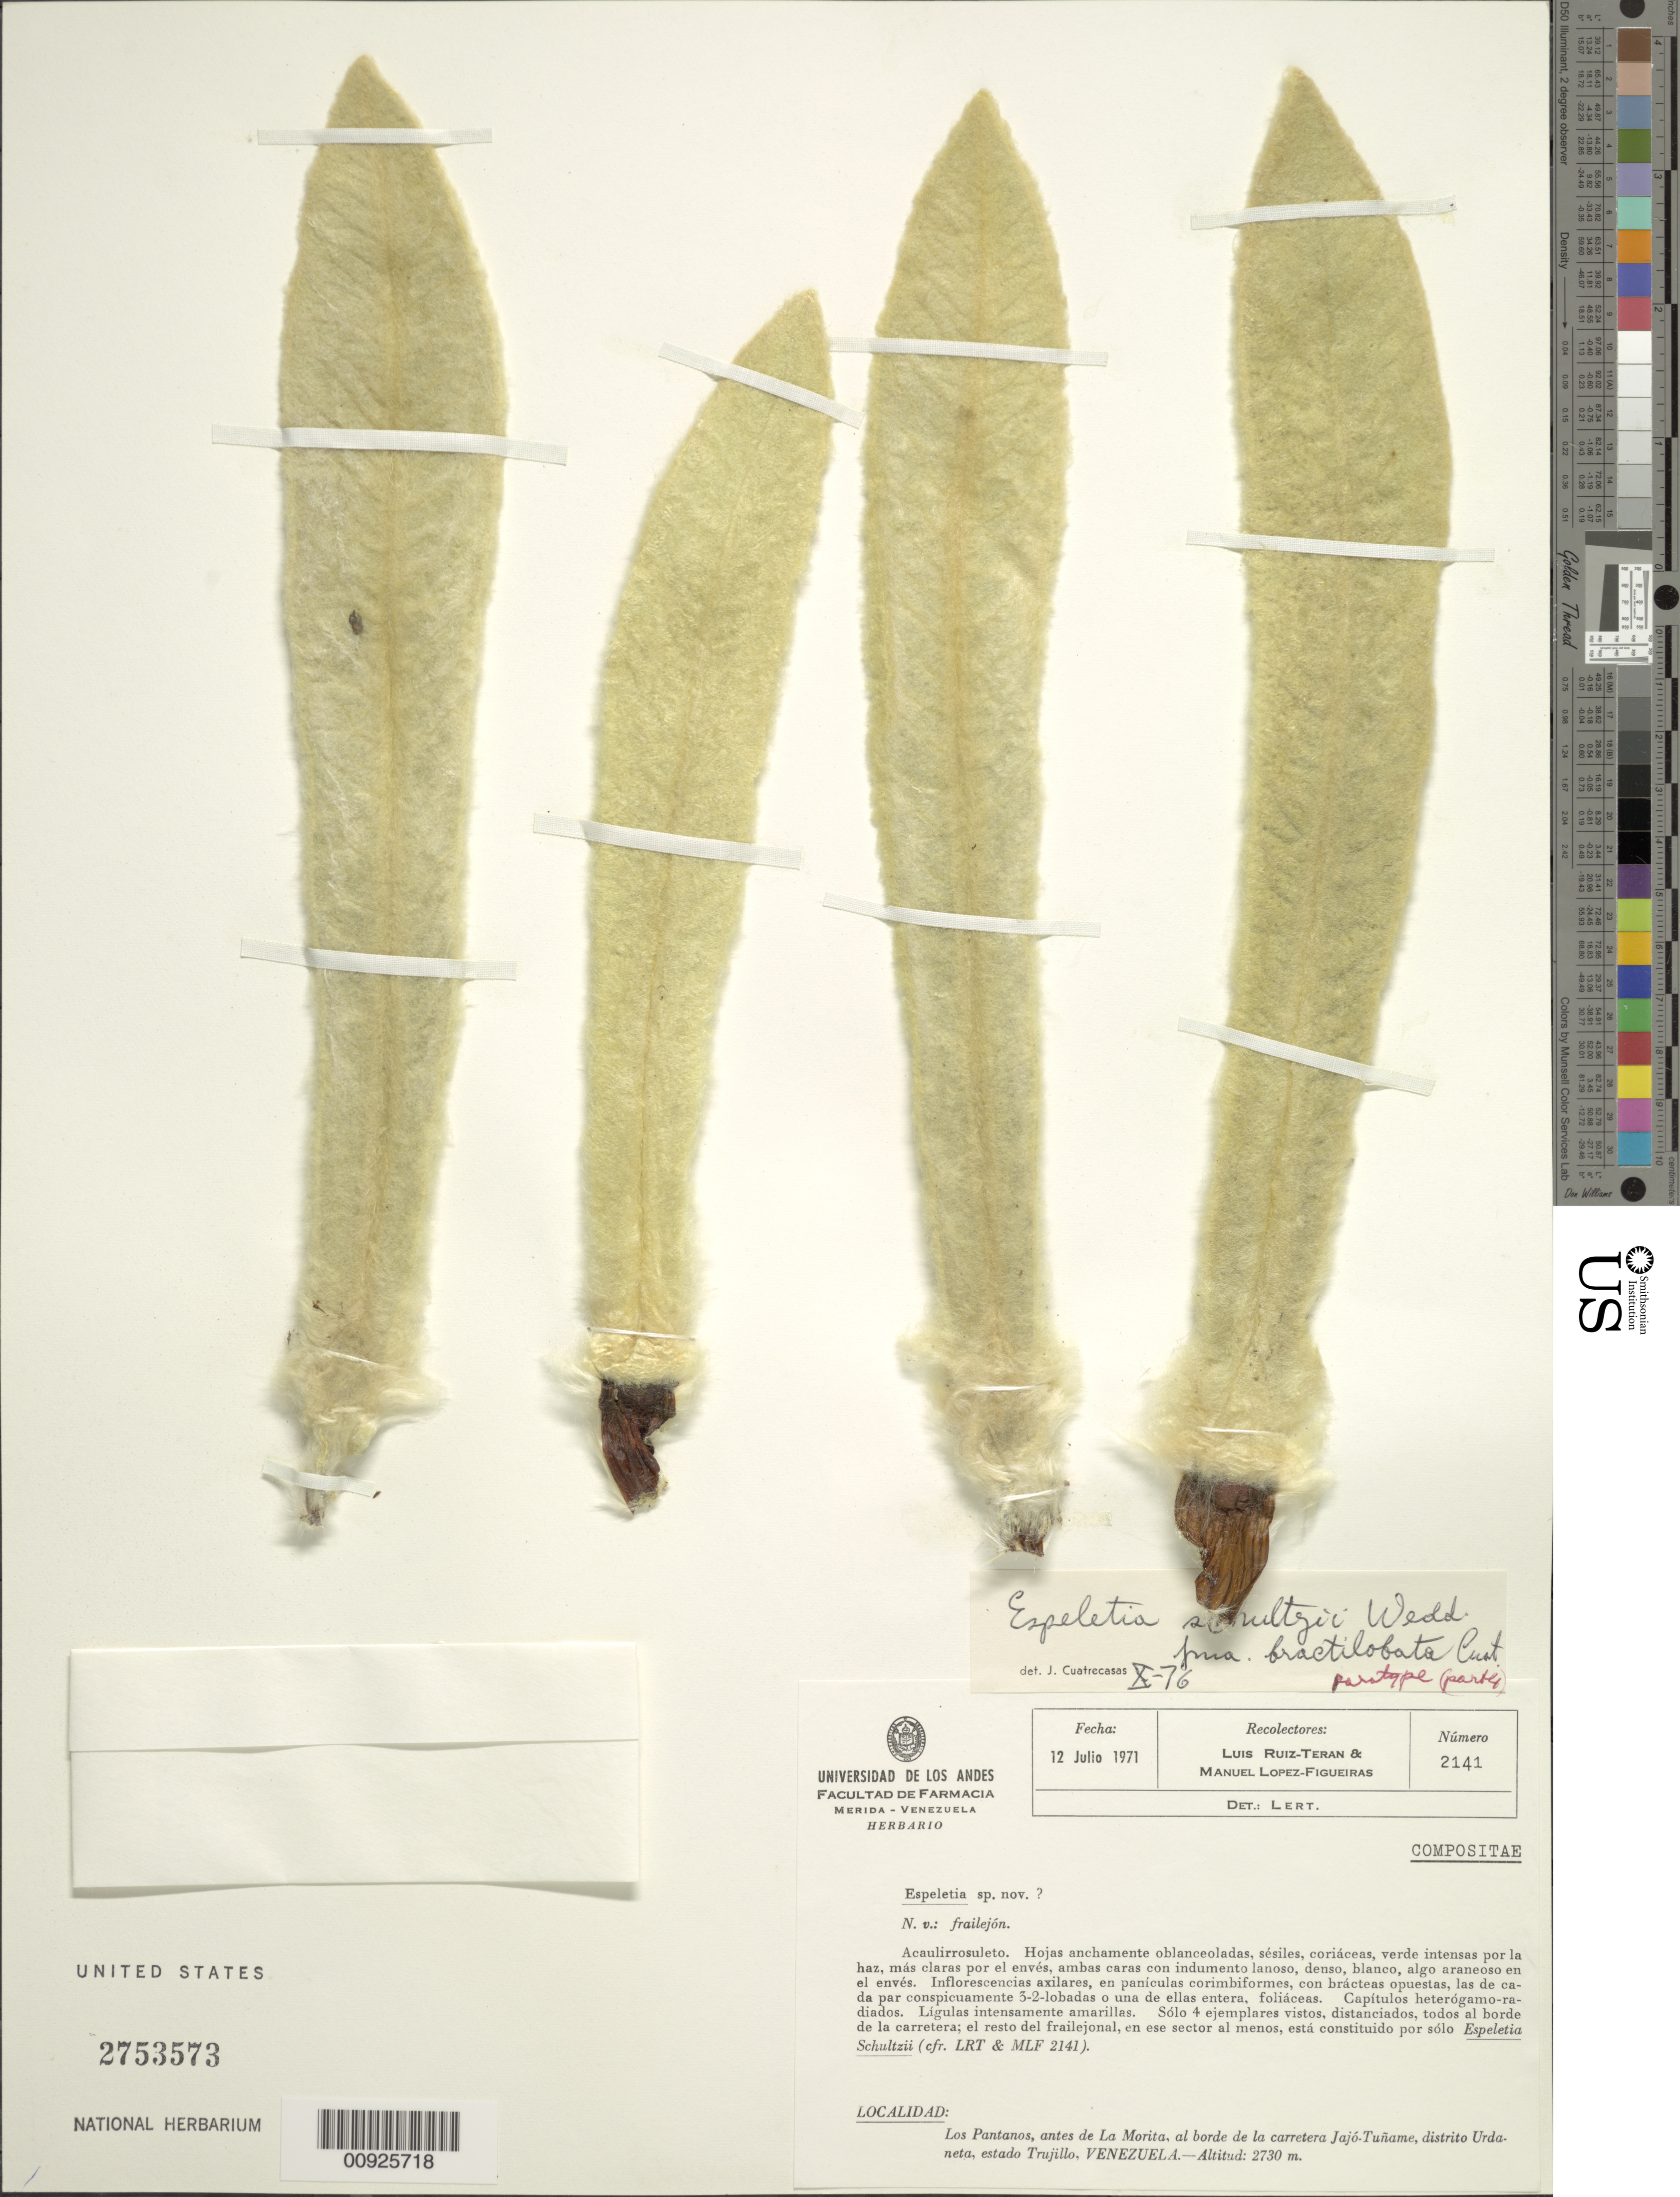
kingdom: Plantae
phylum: Tracheophyta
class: Magnoliopsida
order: Asterales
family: Asteraceae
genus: Espeletia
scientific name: Espeletia schultzii var. bractilobata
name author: Cuatrec.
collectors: L. E. Ruíz-Terán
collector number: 2141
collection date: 1971-07-12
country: Venezuela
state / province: Trujillo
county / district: Urdaneta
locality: Los Pantanos, antes de la Morita, al borde de la carretera Jajó-Tuñame.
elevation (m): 2730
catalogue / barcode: US 2753573